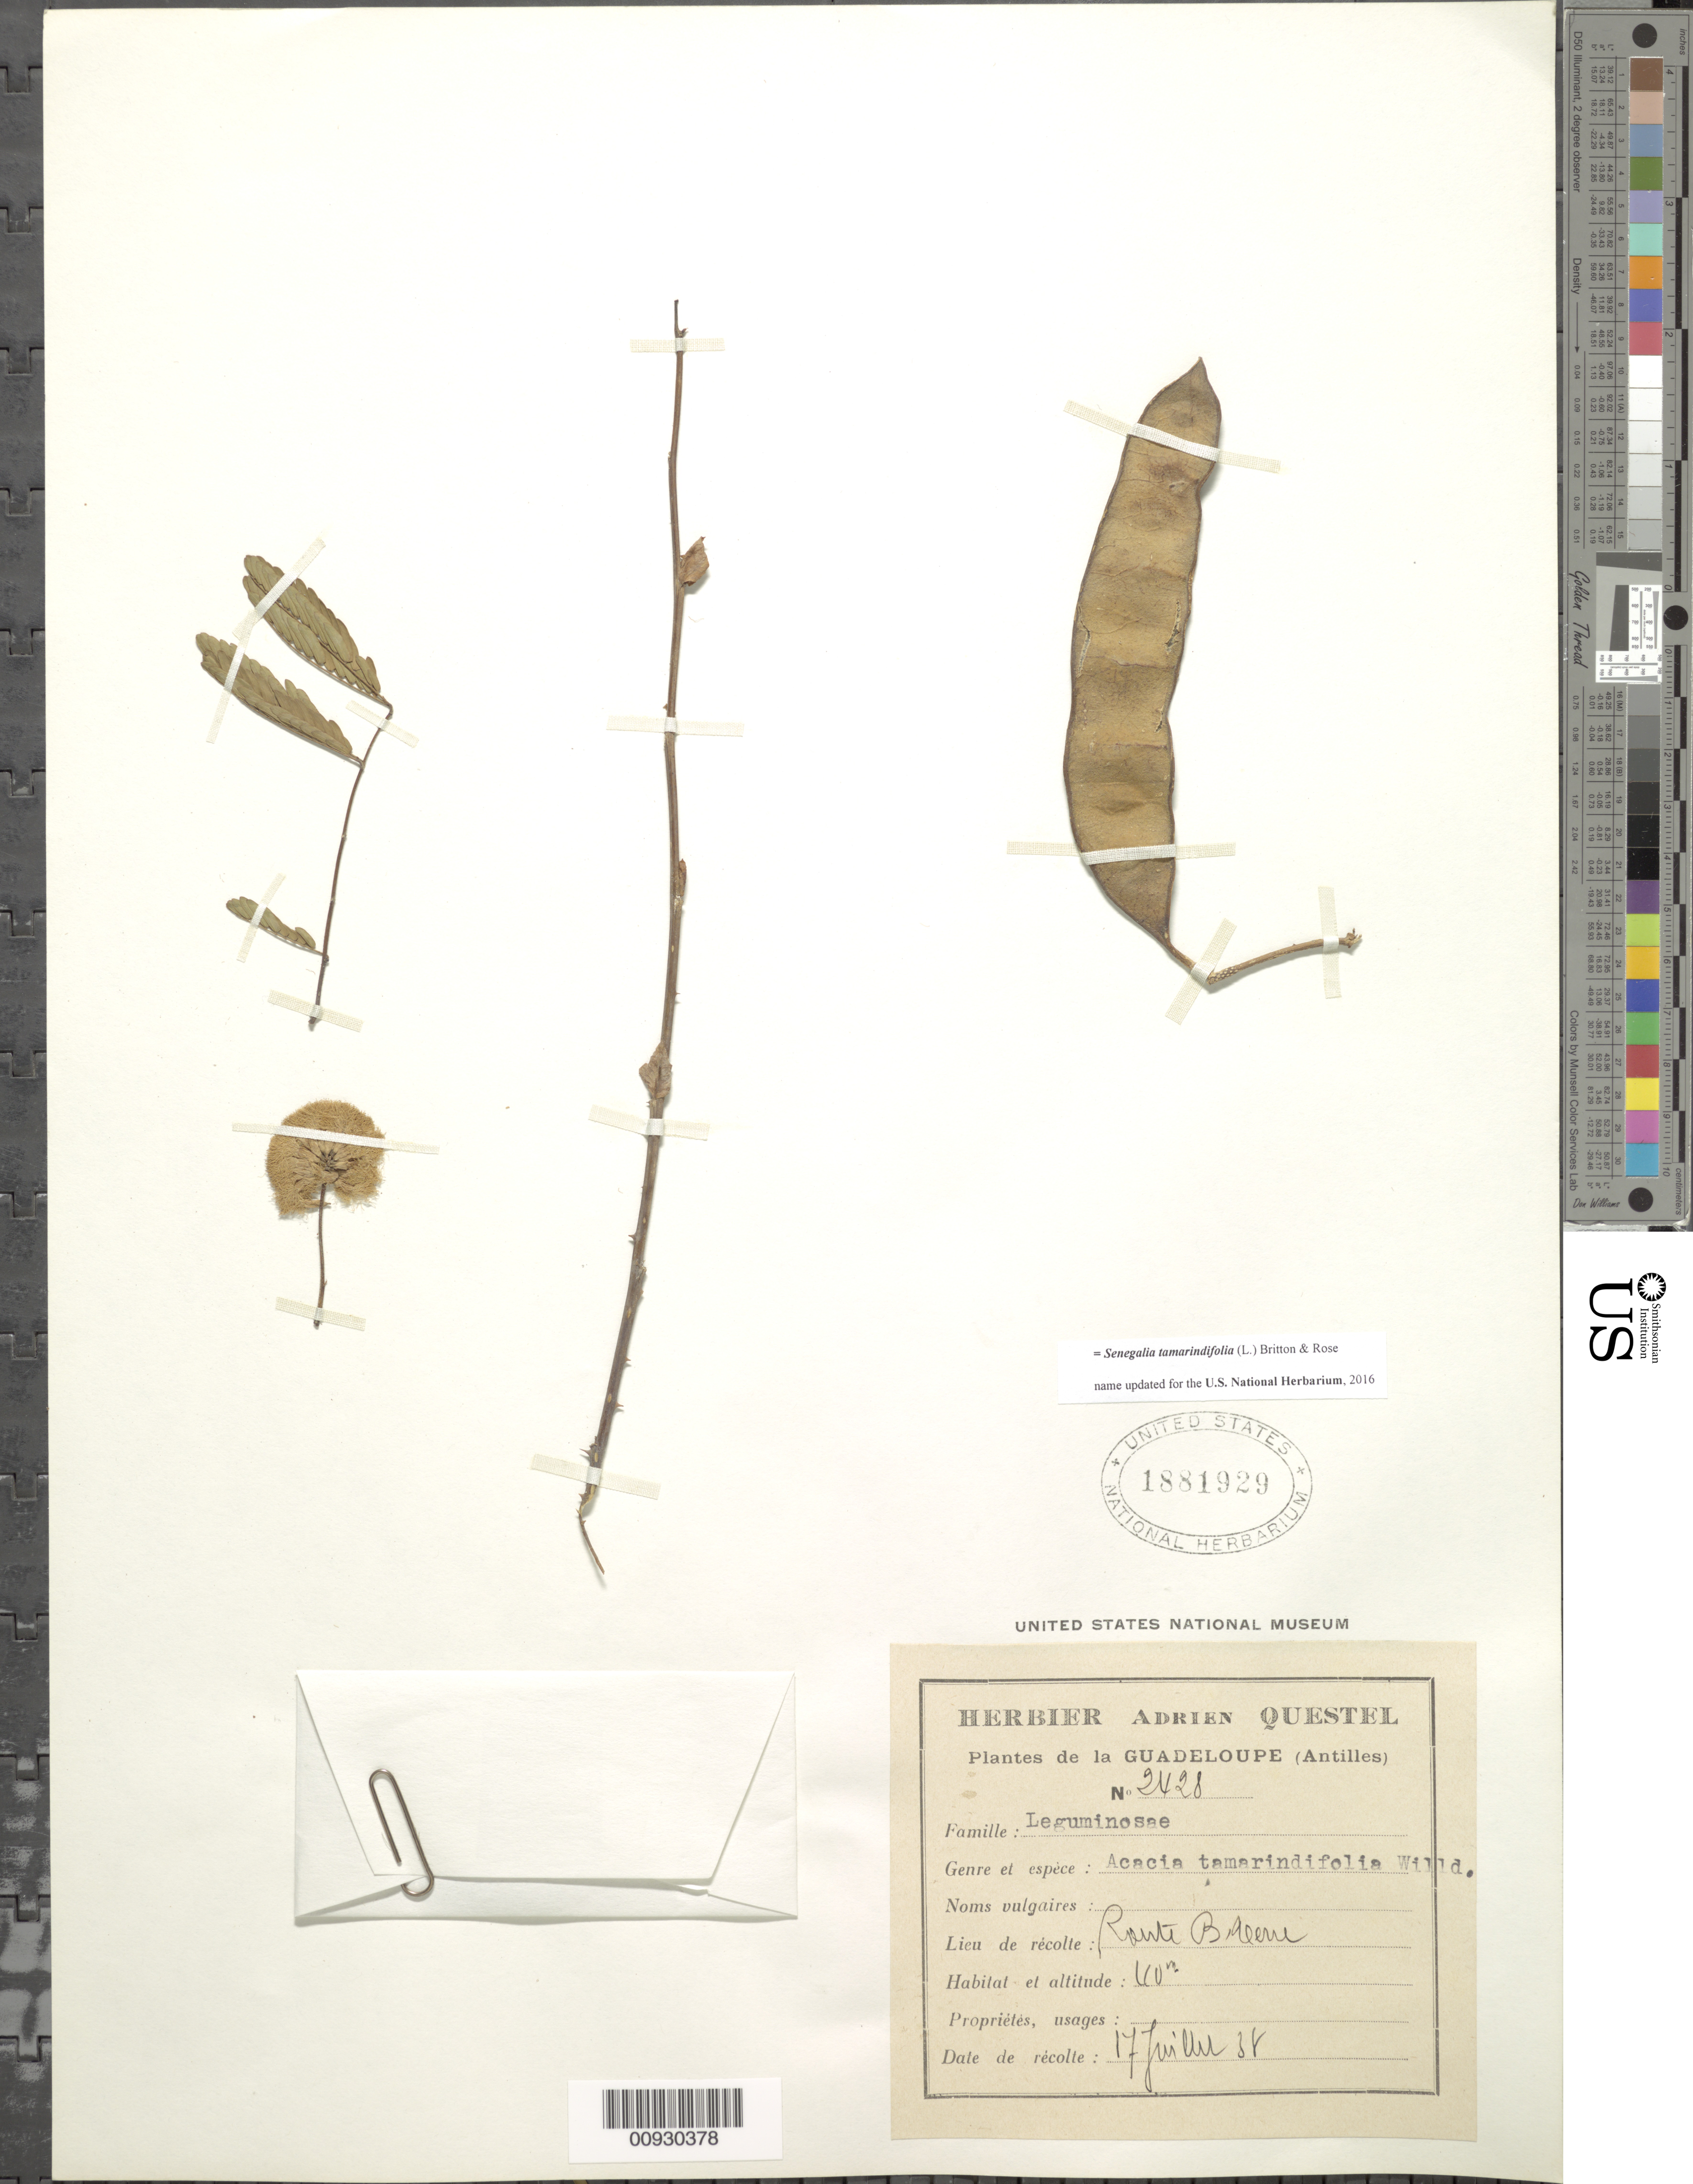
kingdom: Plantae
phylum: Tracheophyta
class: Magnoliopsida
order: Fabales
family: Fabaceae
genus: Senegalia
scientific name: Senegalia tamarindifolia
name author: (L.) Britton & Rose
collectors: A. Questel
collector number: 2428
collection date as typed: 17 Jul 1938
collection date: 1938-07-17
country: Guadeloupe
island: Basse Terre [Guadeloupe]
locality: Route (Bileure?)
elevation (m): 110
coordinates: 0 N, 0 E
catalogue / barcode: US 1881929